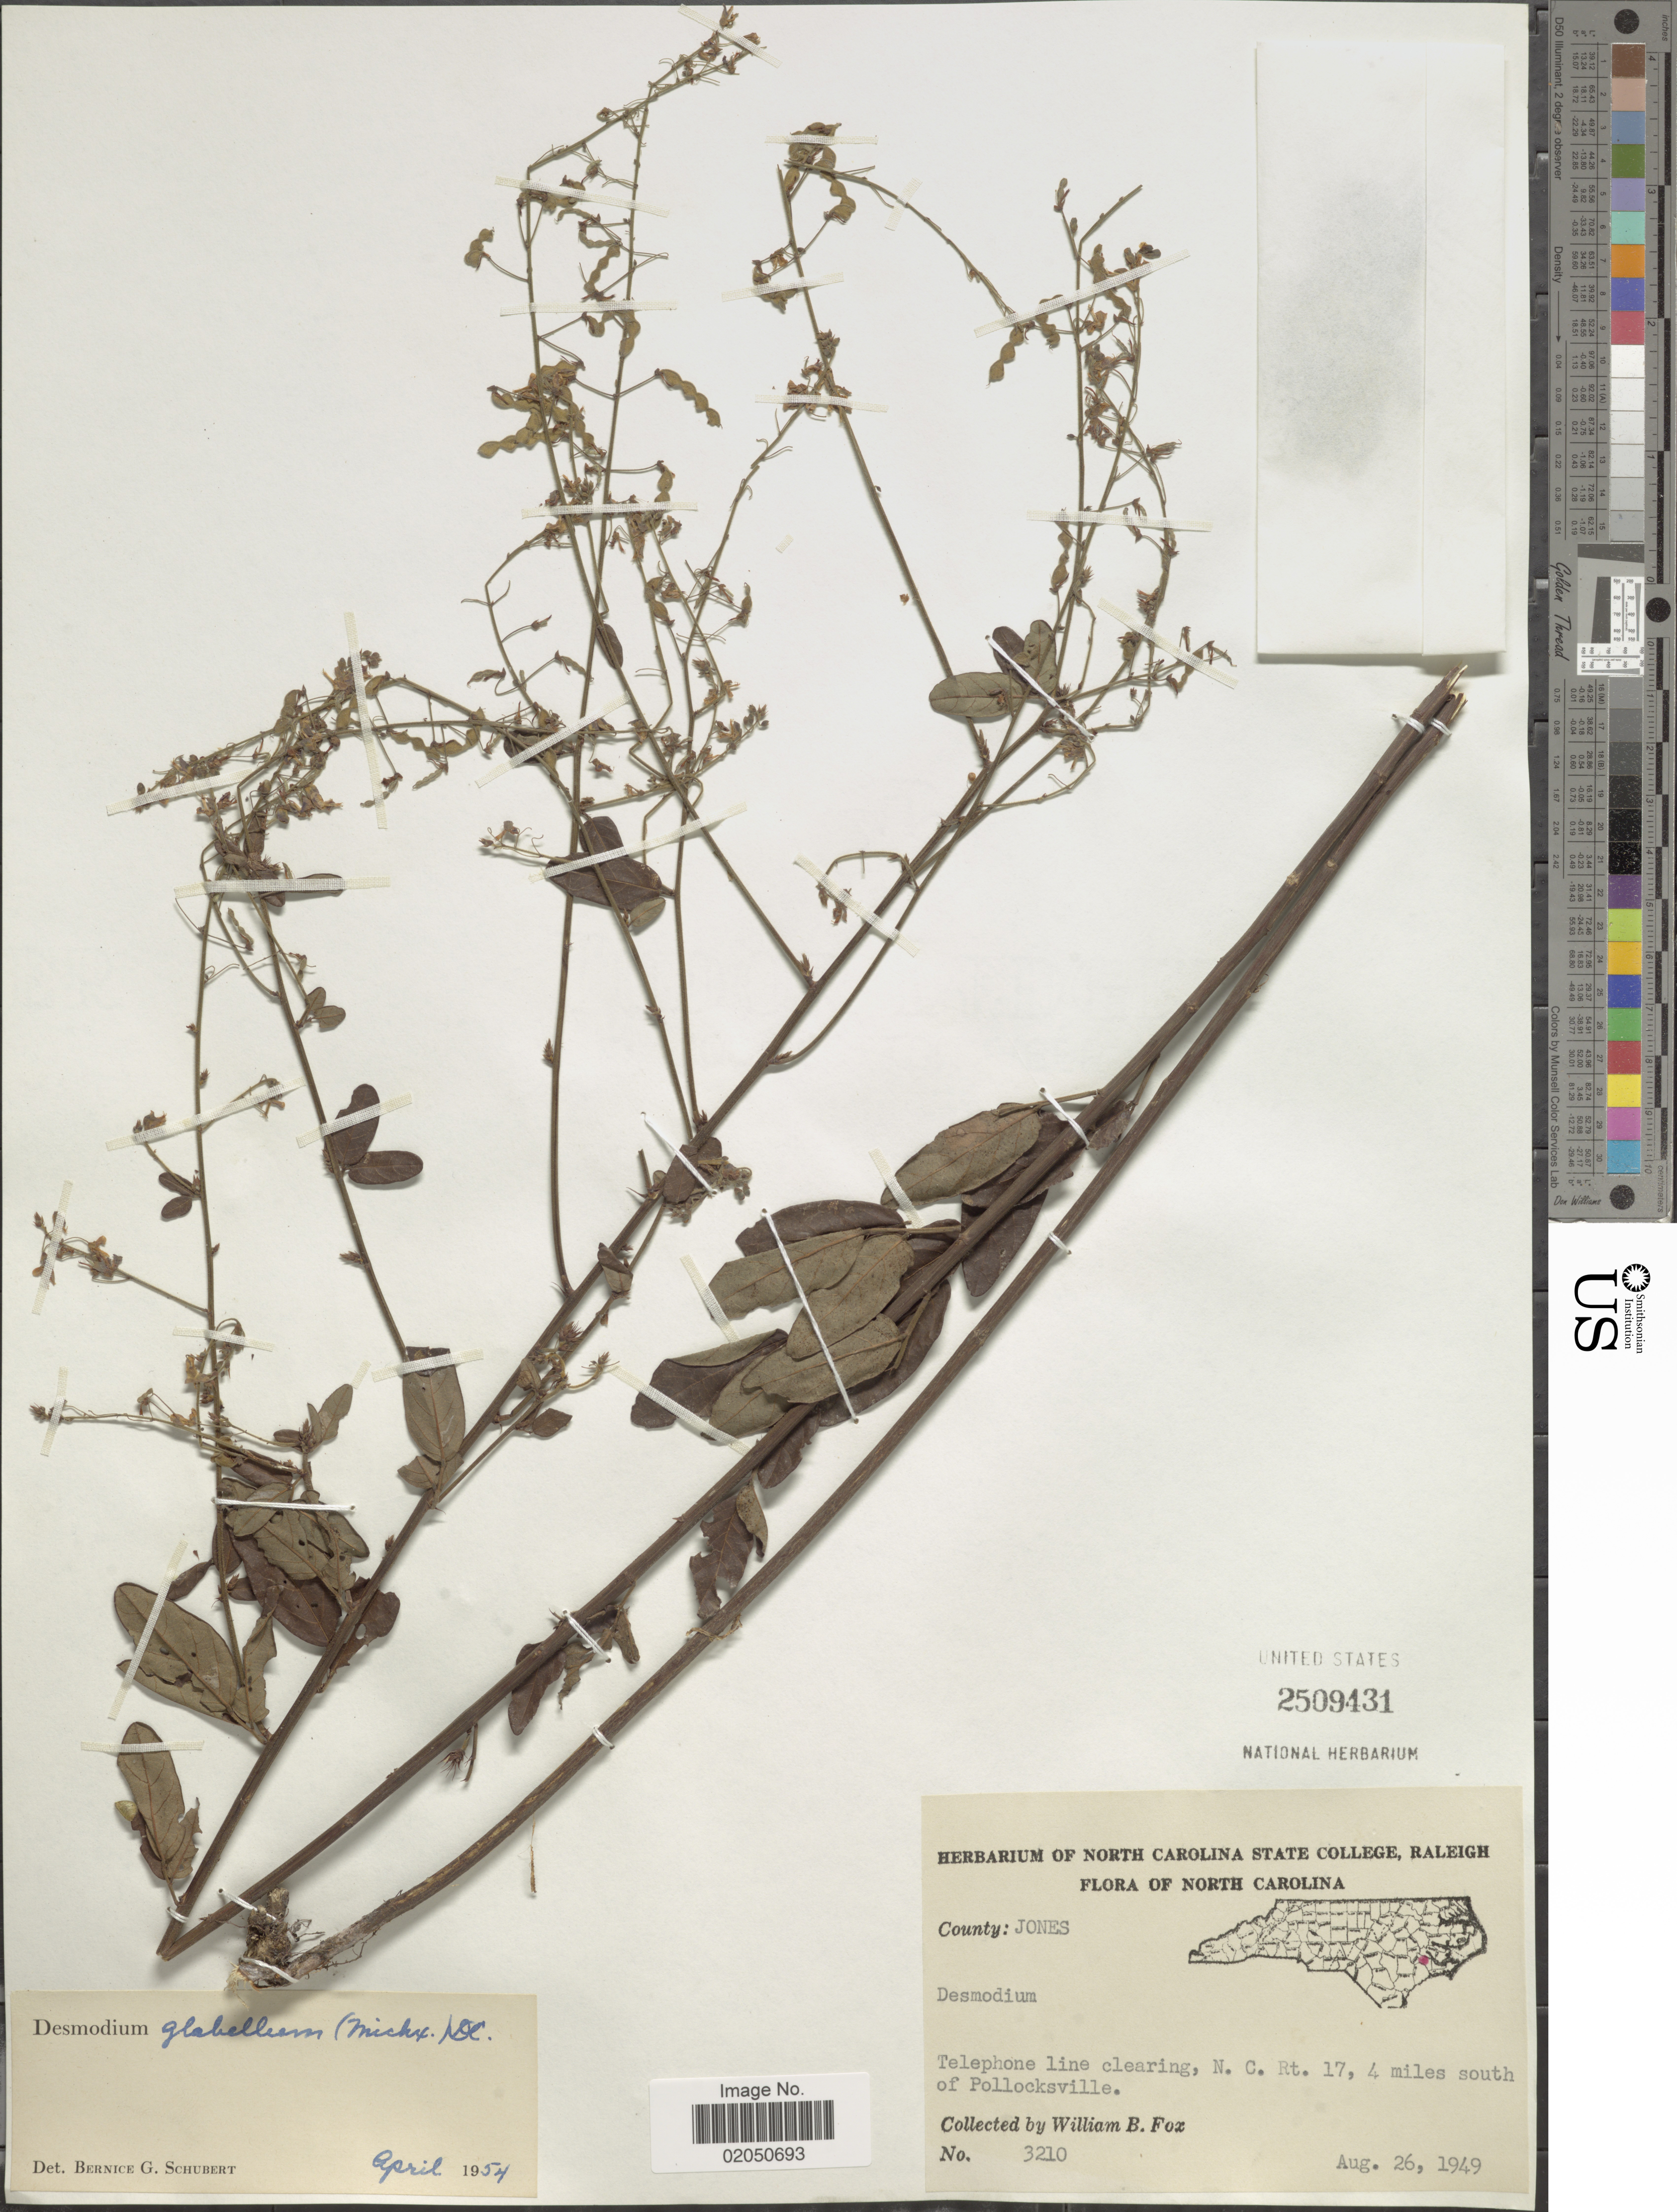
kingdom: Plantae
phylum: Tracheophyta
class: Magnoliopsida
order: Fabales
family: Fabaceae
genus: Desmodium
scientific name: Desmodium glabellum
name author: (Michx.) DC.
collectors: W. B. Fox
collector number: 3210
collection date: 1949-08-26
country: United States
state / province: North Carolina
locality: County: Jones, Telephone line clearing, N.C. Rt. 17, 4 miles south of Pollocksville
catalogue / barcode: US 2509431